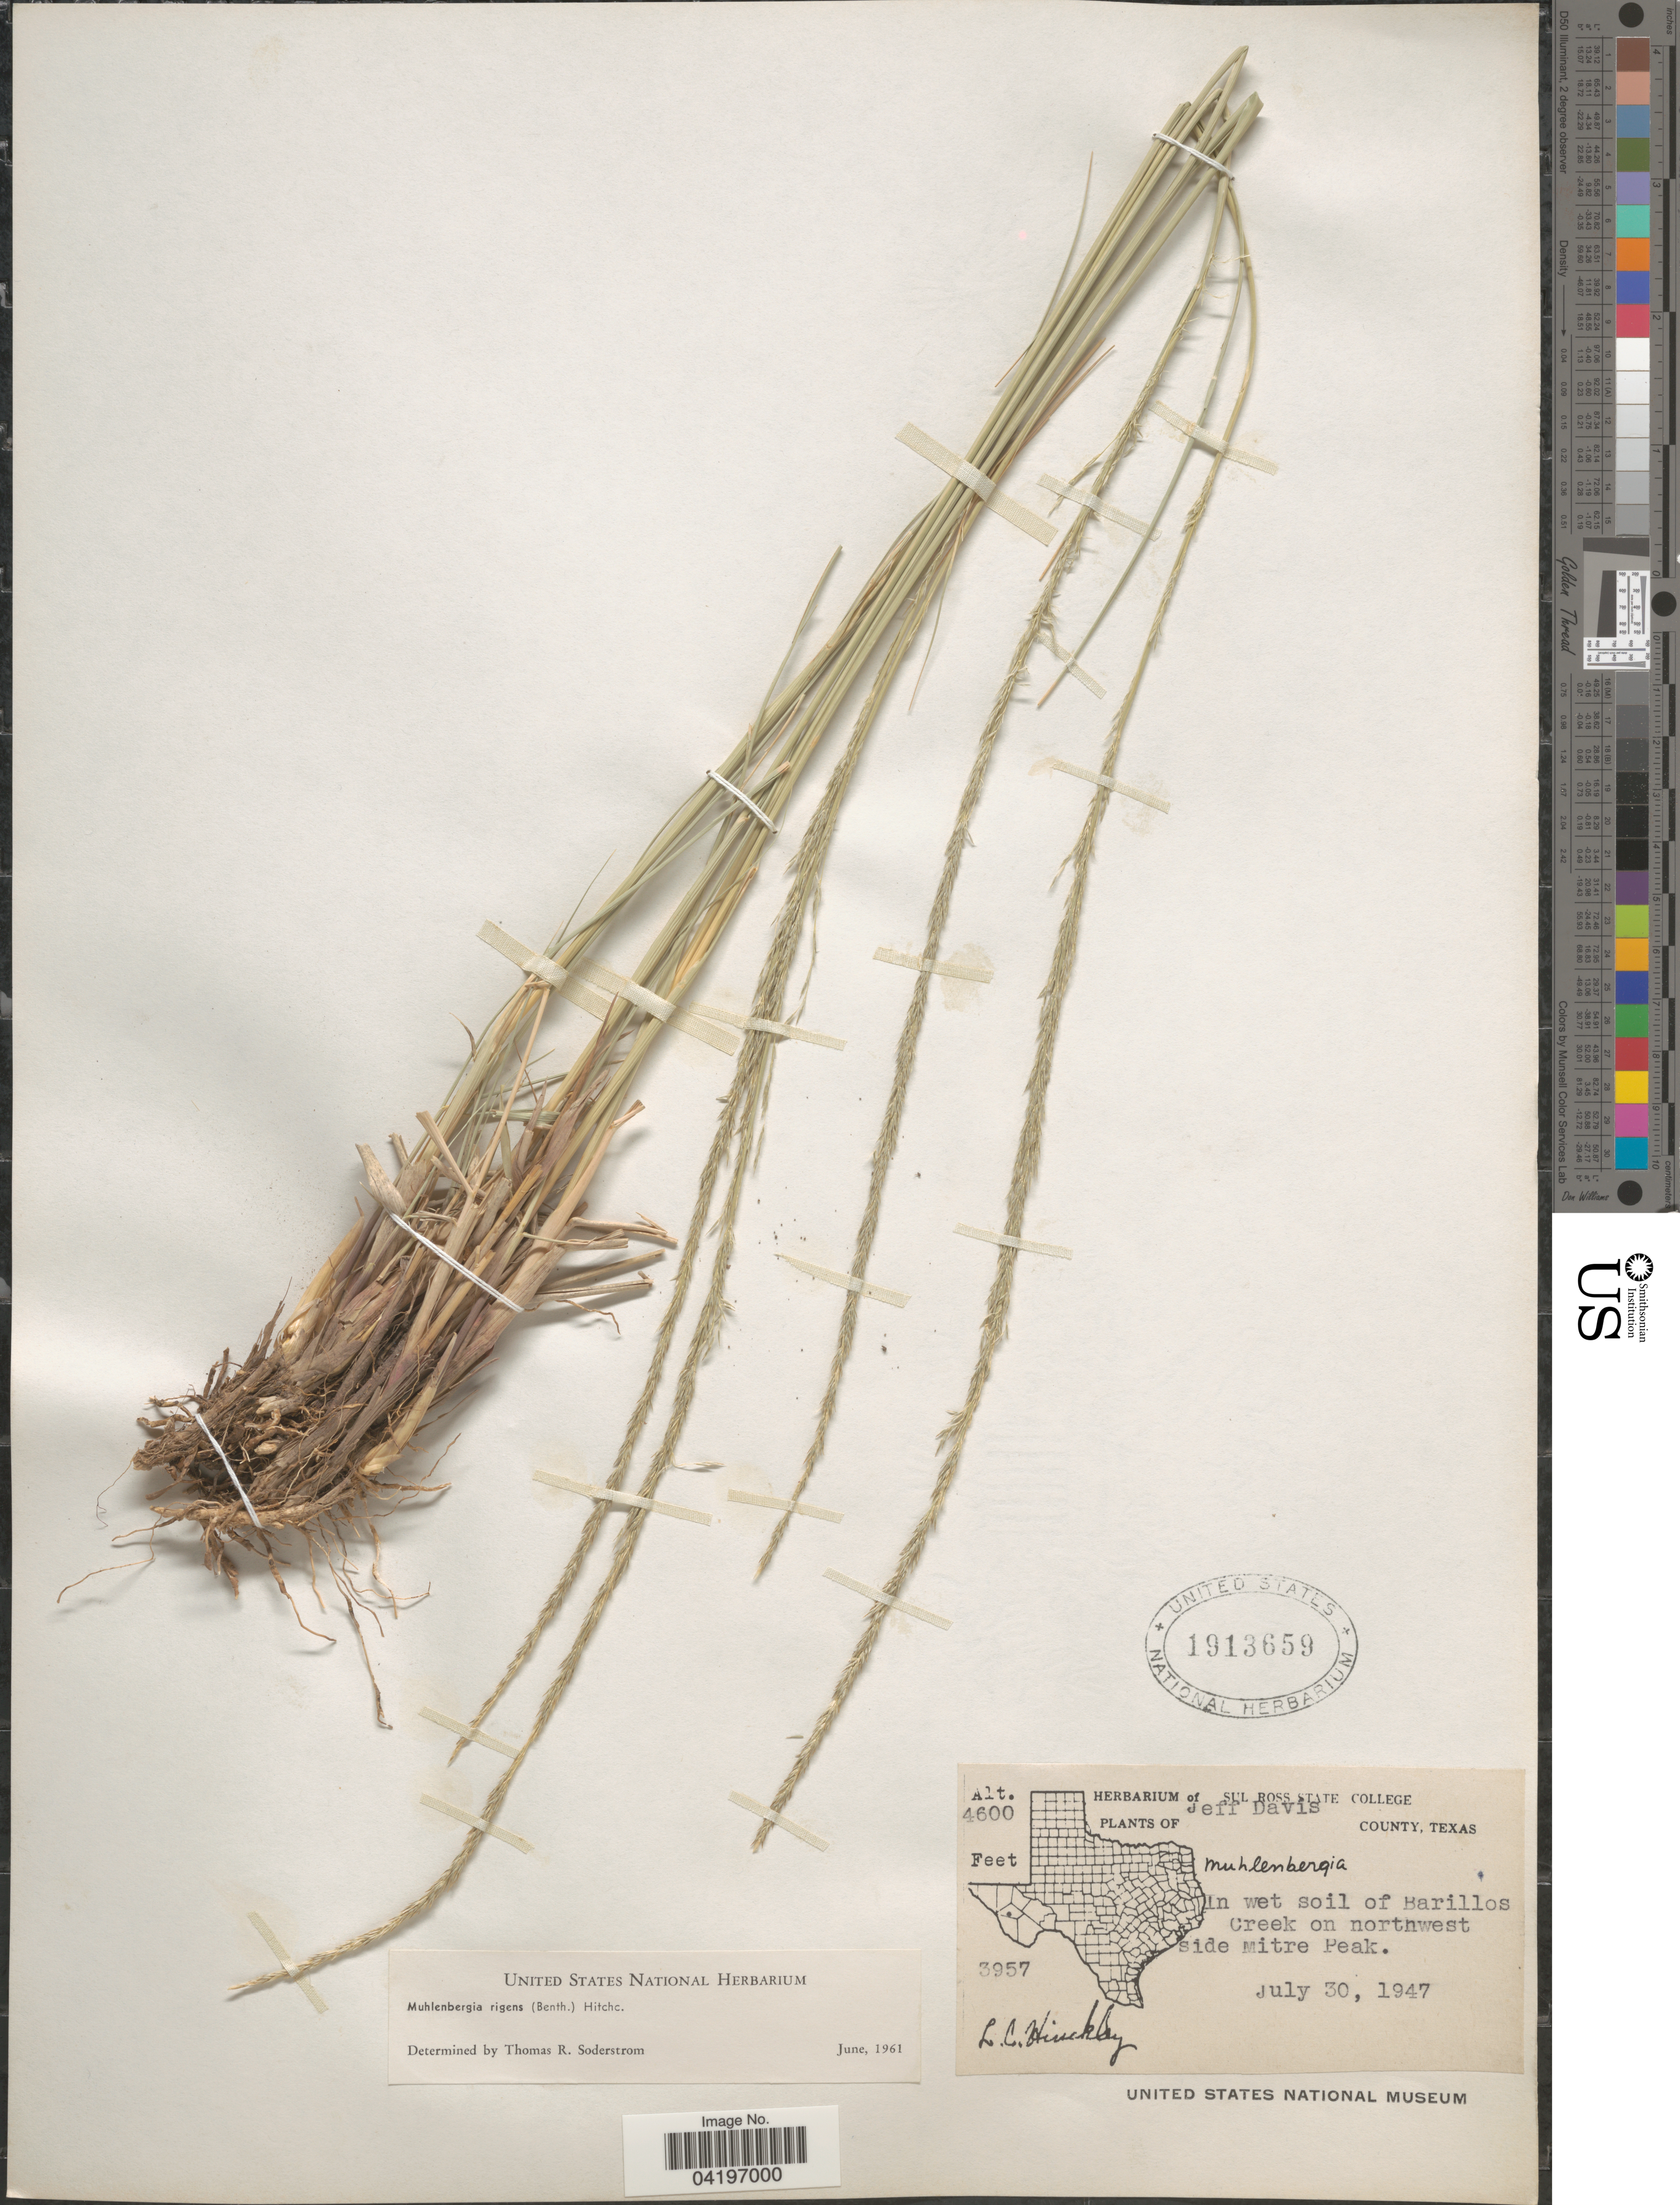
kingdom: Plantae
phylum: Tracheophyta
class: Liliopsida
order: Poales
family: Poaceae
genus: Muhlenbergia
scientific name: Muhlenbergia rigens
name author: (Benth.) Hitchc.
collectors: L. Hinckley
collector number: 3957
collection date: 1947-07-30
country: United States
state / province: Texas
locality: Jeff Davis. In wet soil of Barillos Creek on northwest side Mitre Peak.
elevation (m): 1402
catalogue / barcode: US 1913659